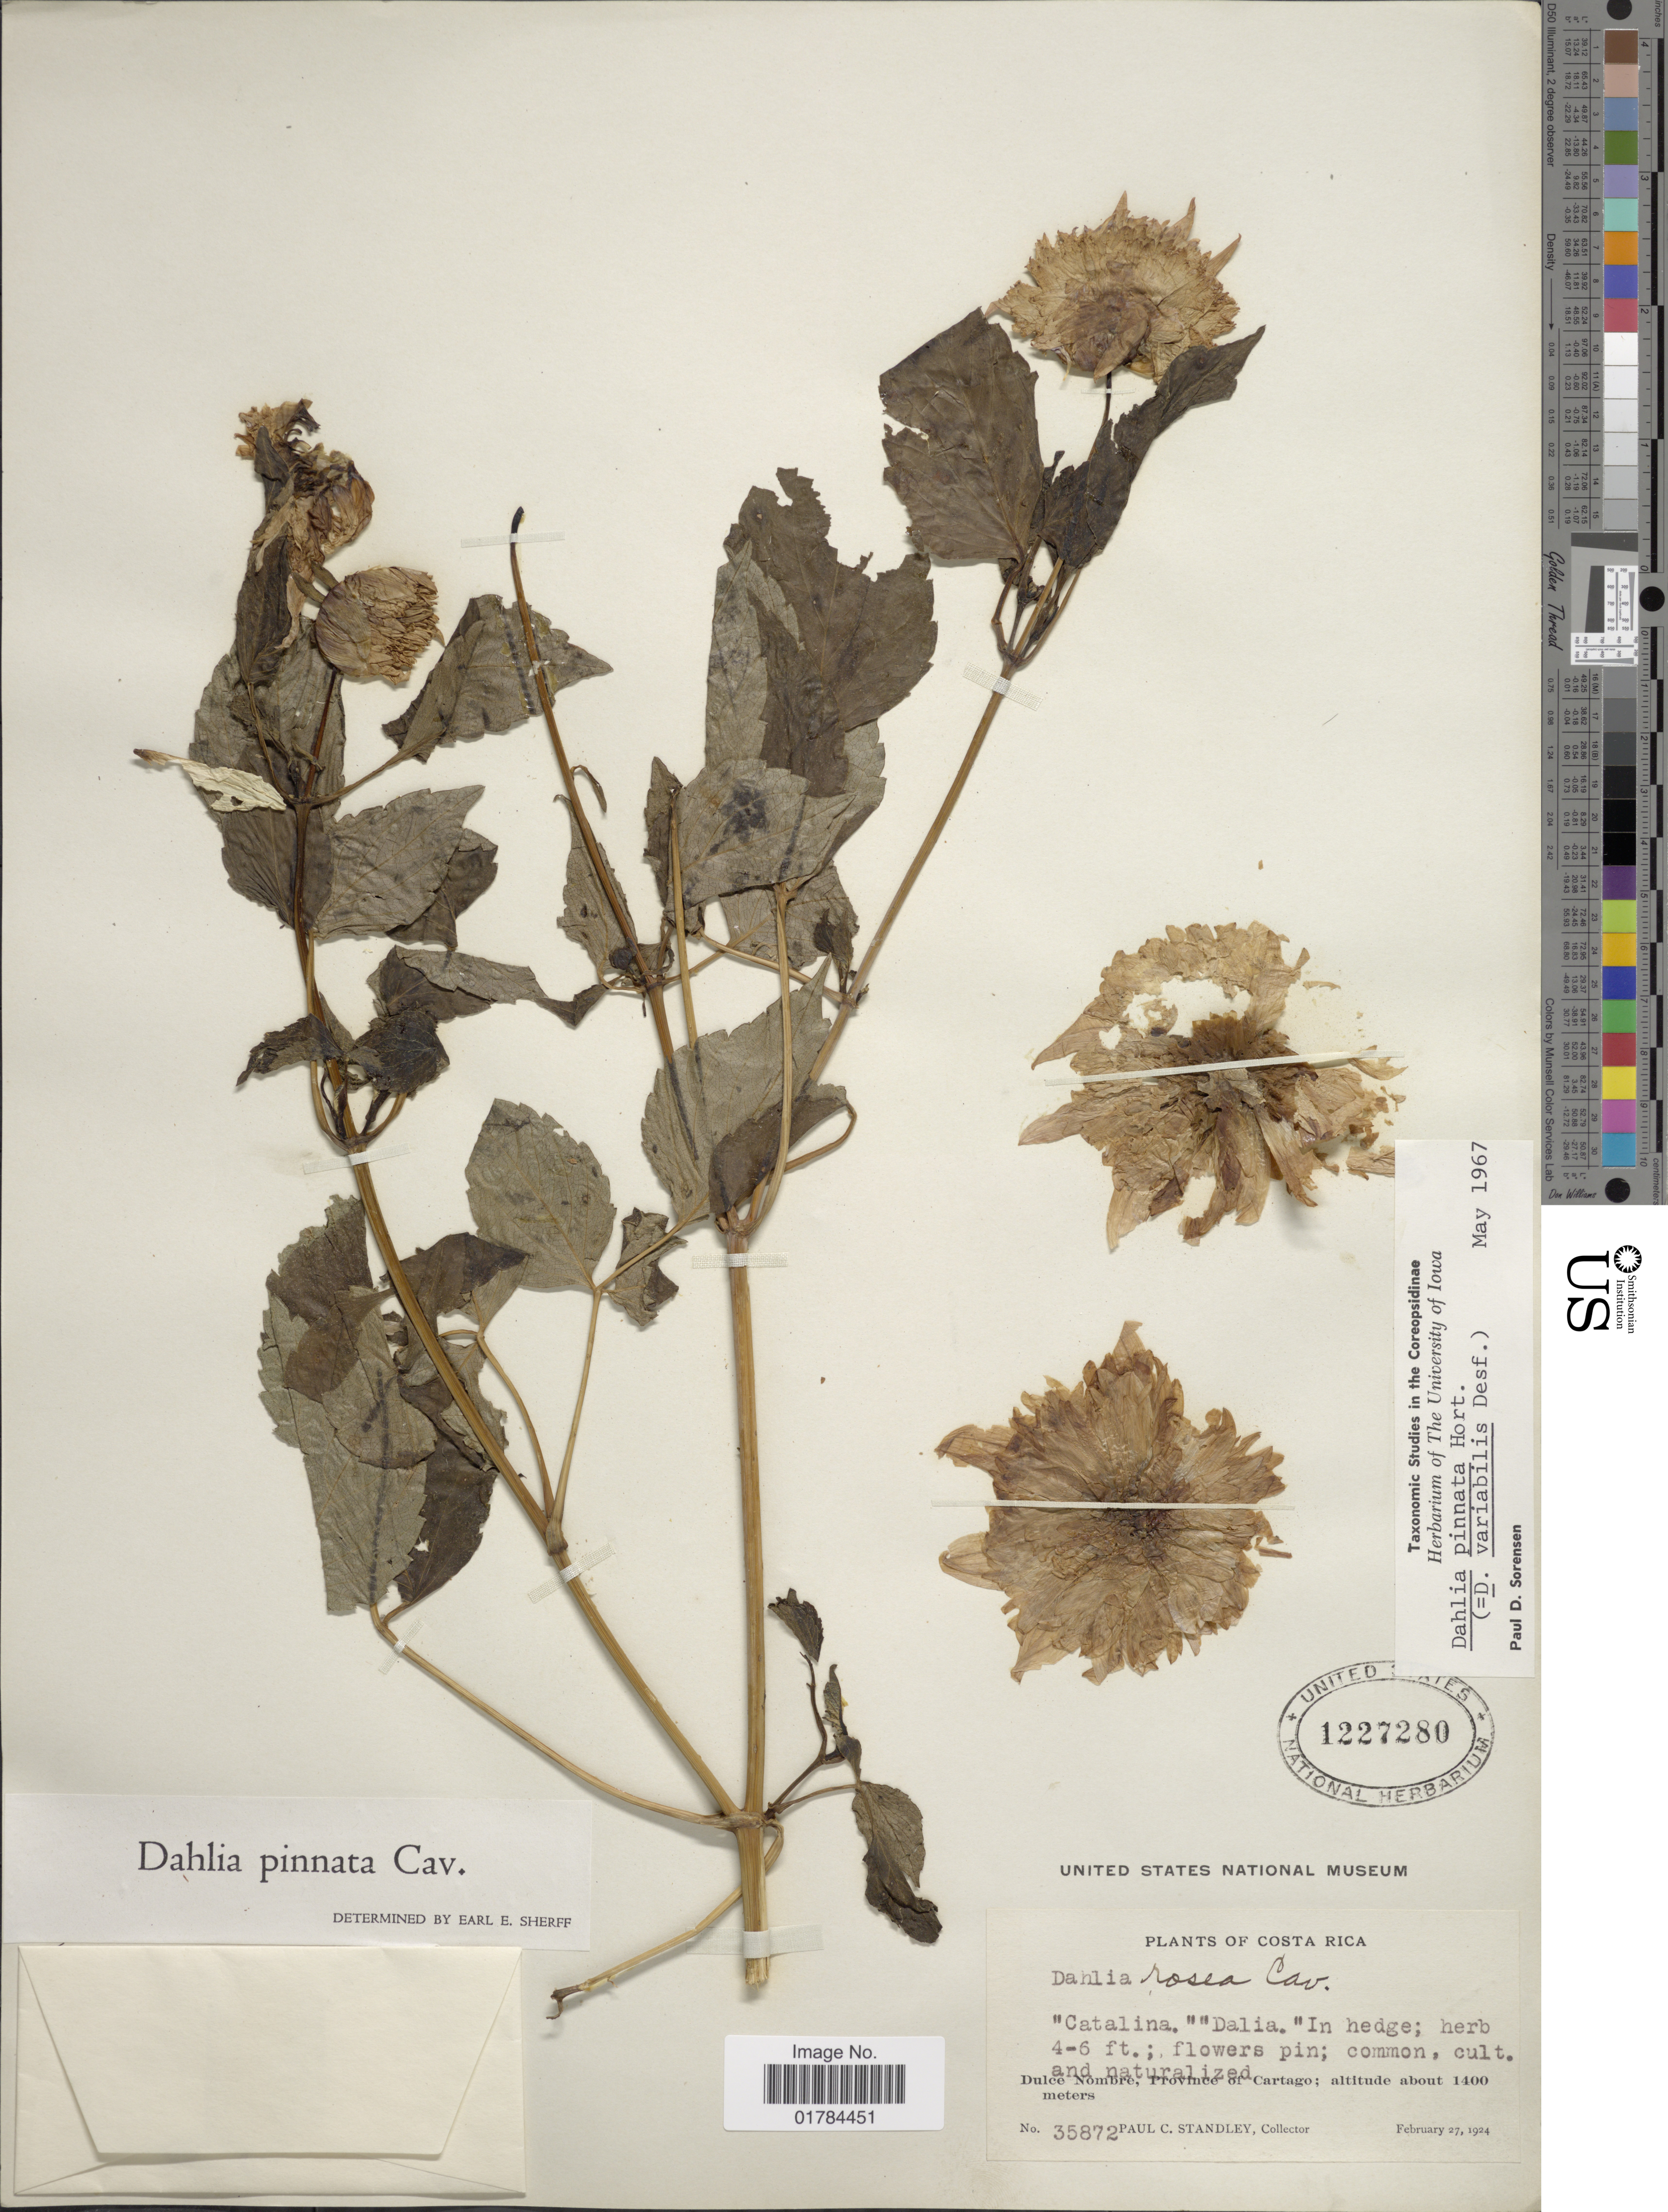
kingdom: Plantae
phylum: Tracheophyta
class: Magnoliopsida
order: Asterales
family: Asteraceae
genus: Dahlia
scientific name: Dahlia pinnata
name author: Cav.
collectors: P. C. Standley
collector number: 35872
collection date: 1924-02-27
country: Costa Rica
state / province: Cartago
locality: Dulce Nombre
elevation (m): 1400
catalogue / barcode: US 1227280